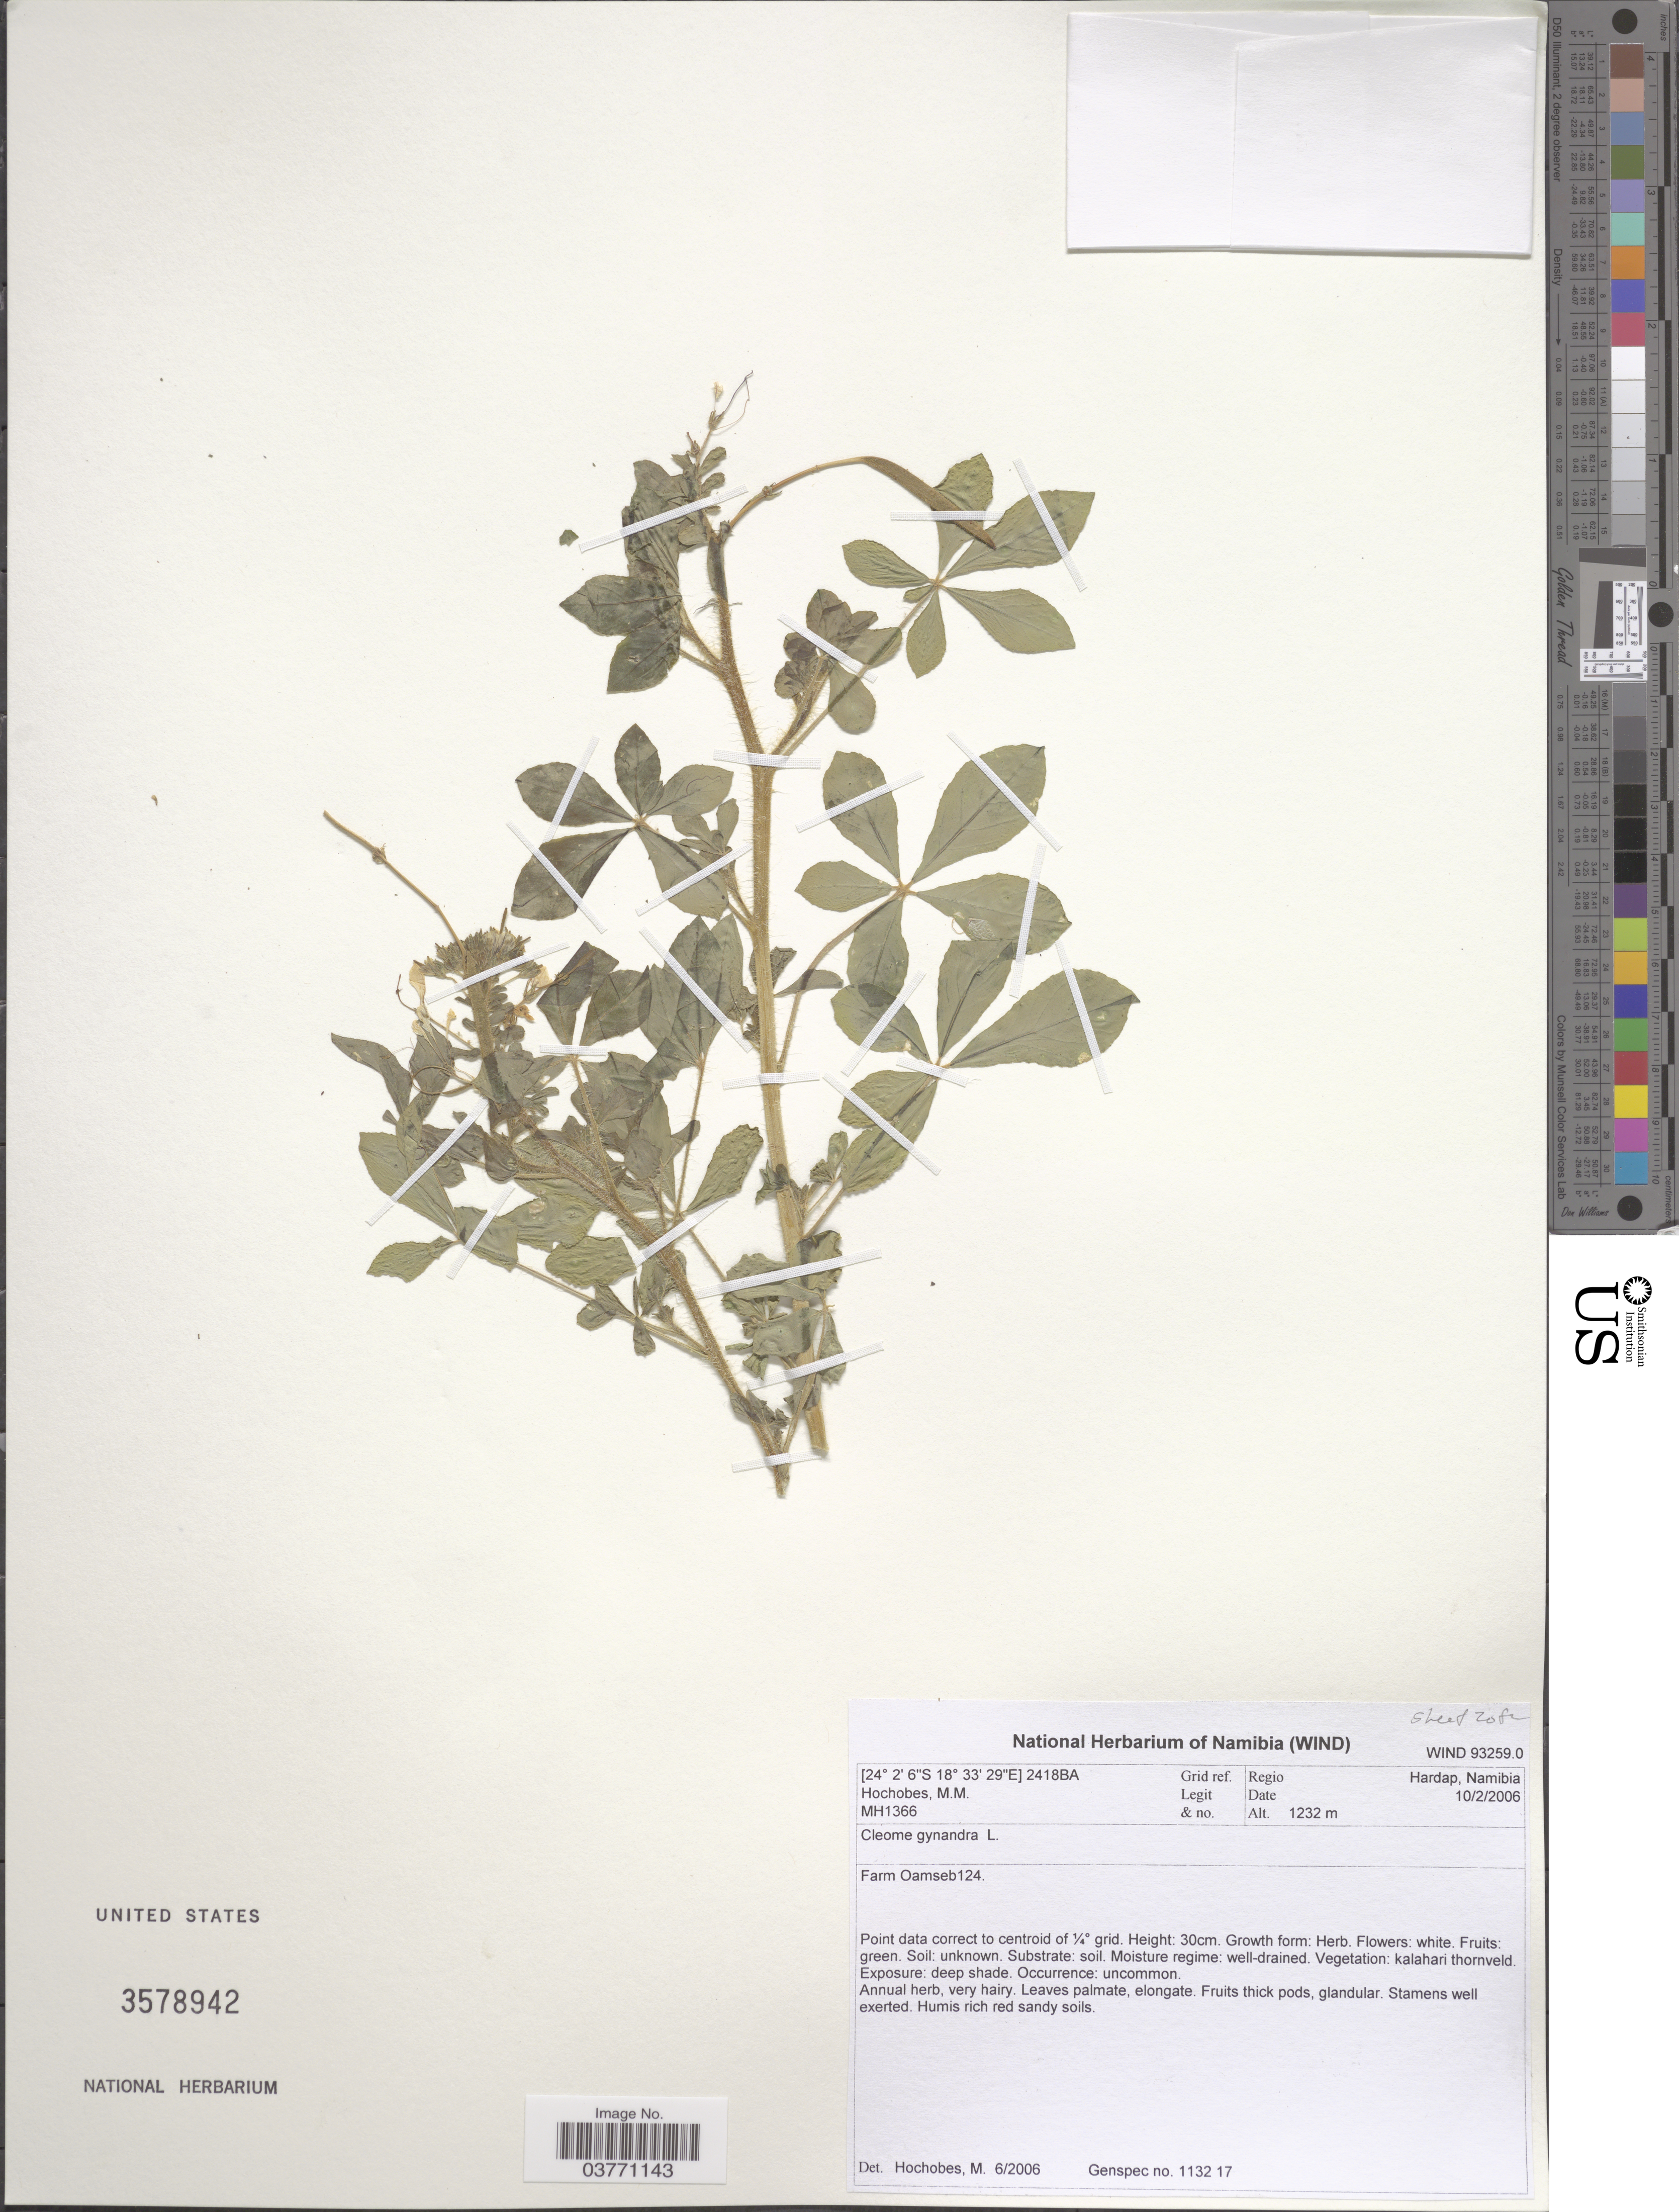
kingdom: Plantae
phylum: Tracheophyta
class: Magnoliopsida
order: Brassicales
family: Cleomaceae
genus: Gynandropsis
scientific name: Gynandropsis gynandra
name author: (L.) Briq.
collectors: M. Hochobes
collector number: MH1366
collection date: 2006-02-10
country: Namibia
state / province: Hardap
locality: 2418BA Grid ref. Farm Oamseb124.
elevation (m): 1232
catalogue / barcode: US 3578942